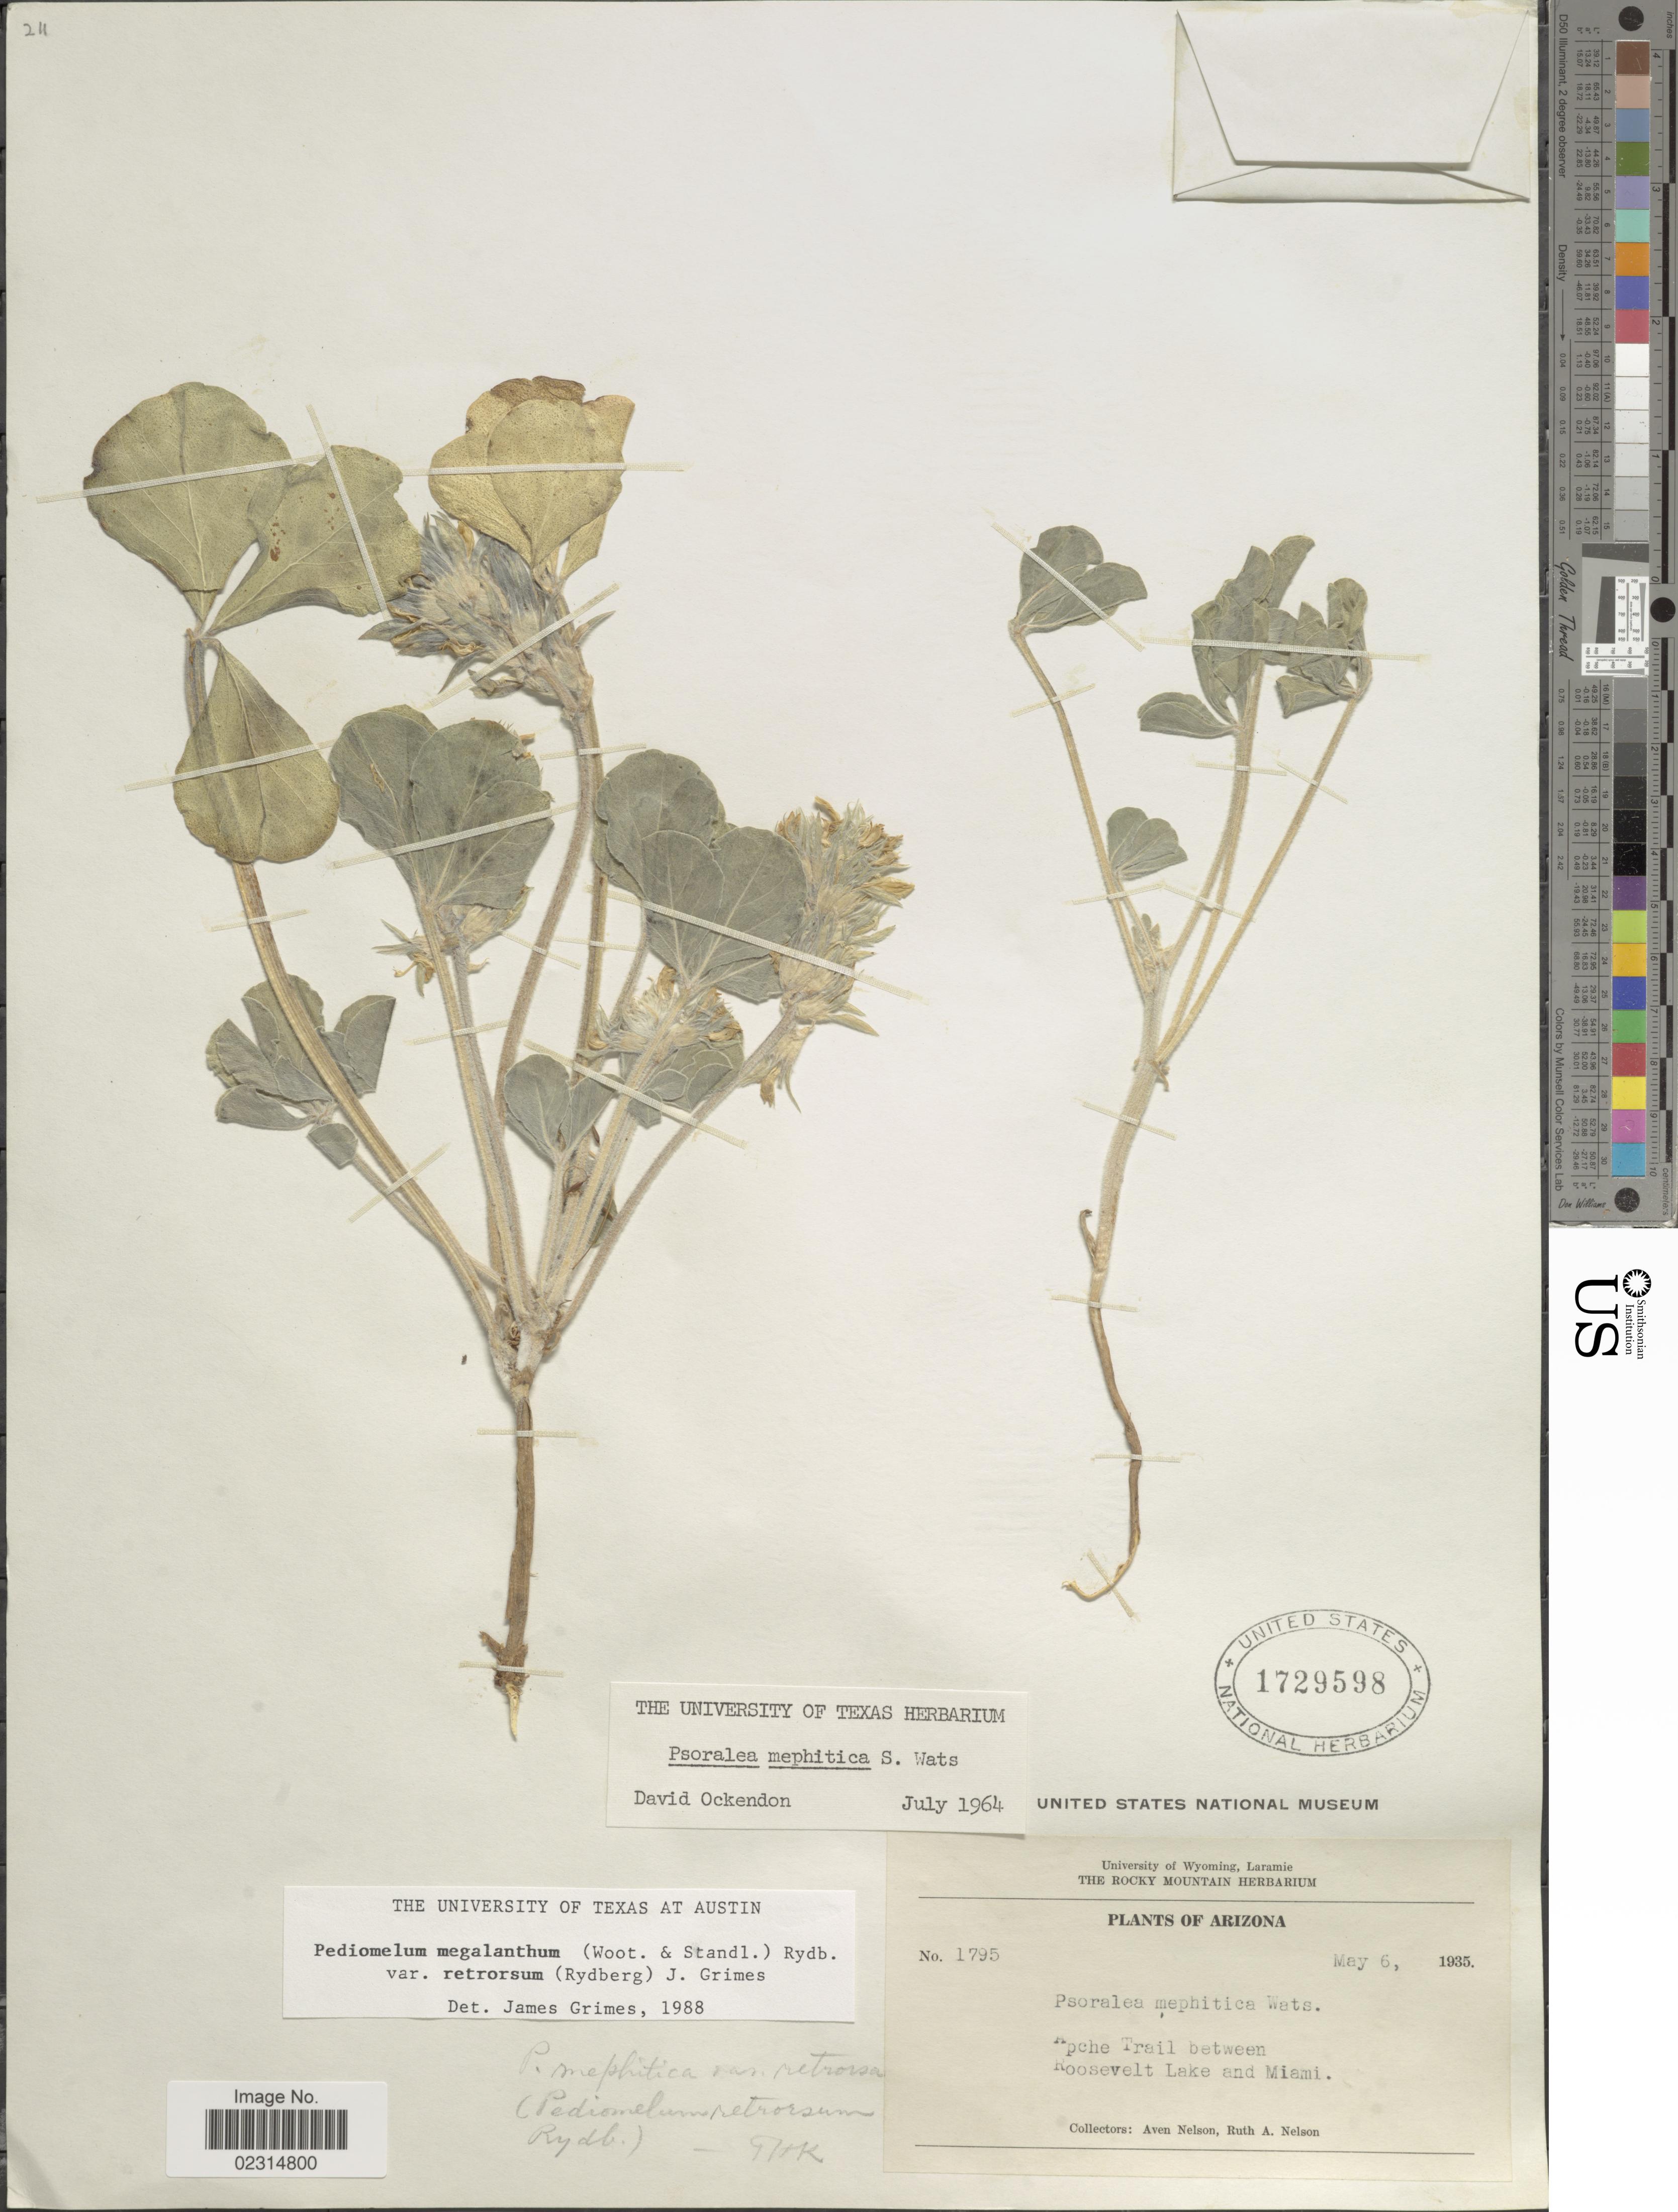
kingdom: Plantae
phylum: Tracheophyta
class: Magnoliopsida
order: Fabales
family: Fabaceae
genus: Pediomelum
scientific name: Pediomelum megalanthum var. retrorsum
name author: (Rydb.) J.W. Grimes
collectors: A. Nelson & R. A. Nelson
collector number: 1795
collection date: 1935-05-06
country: United States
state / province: Arizona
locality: Apche Trail between Roosevelt Lake and Miami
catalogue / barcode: US 1729598